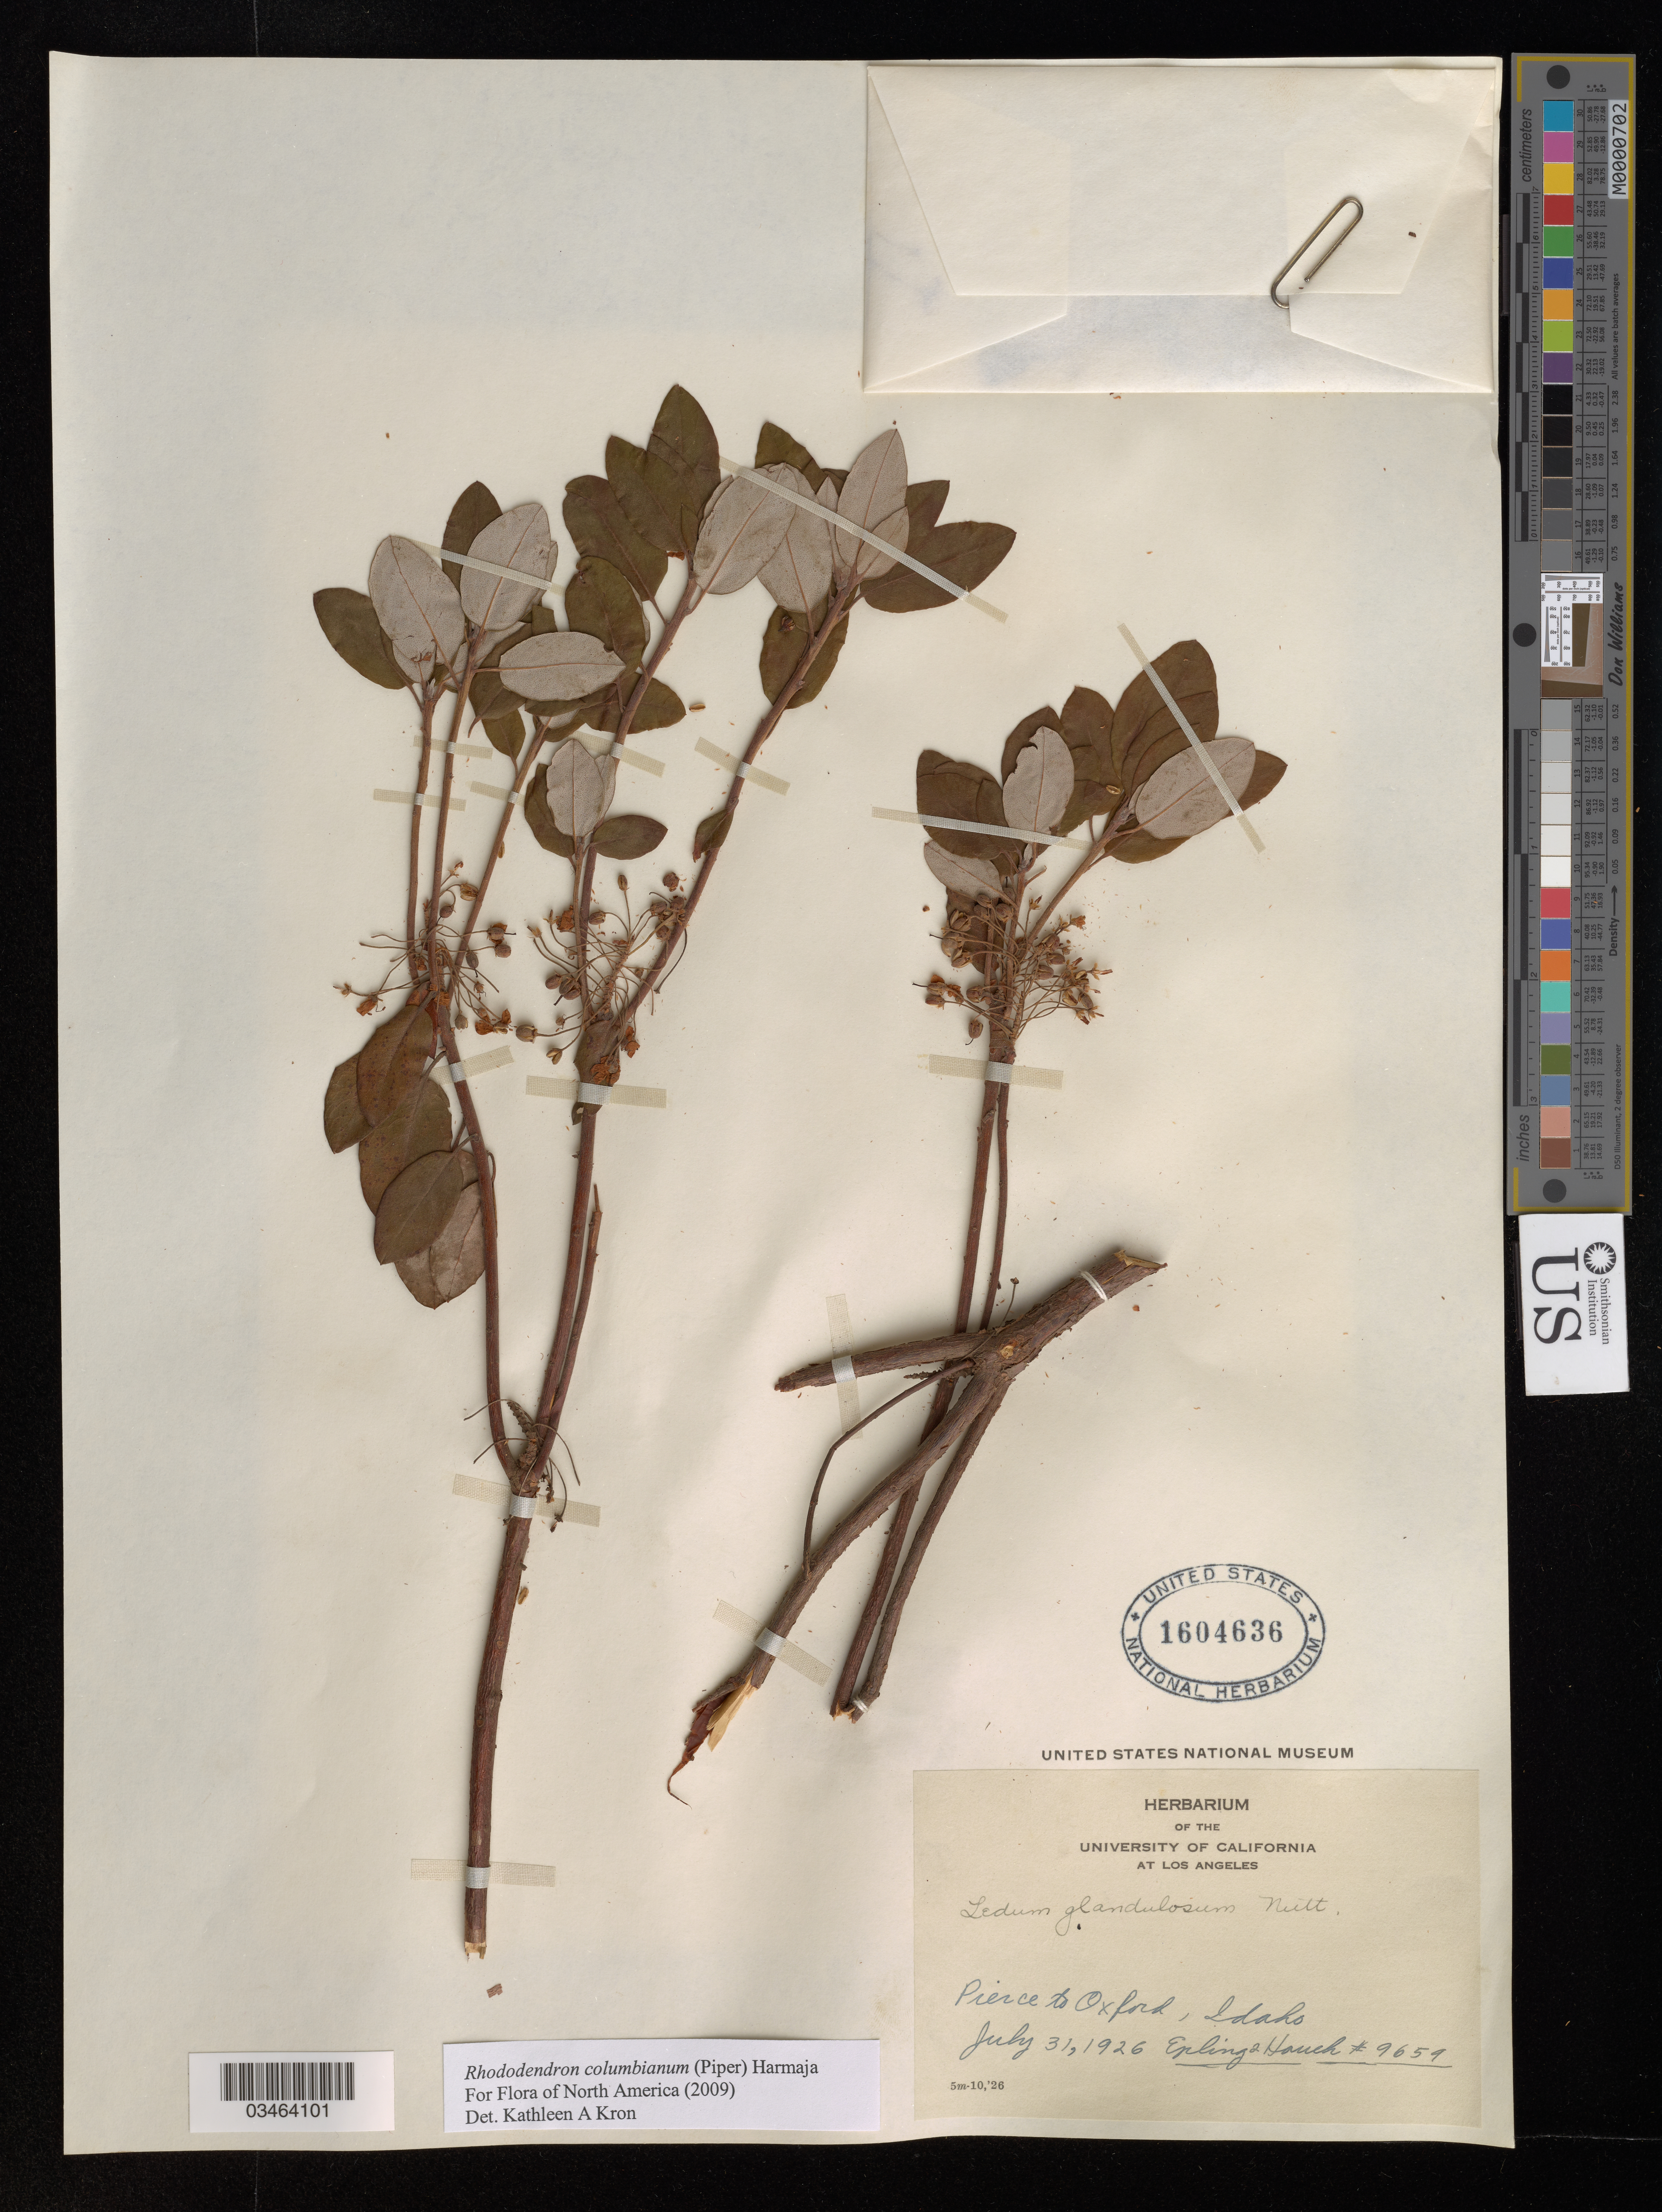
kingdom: Plantae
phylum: Tracheophyta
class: Magnoliopsida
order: Ericales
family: Ericaceae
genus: Rhododendron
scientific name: Rhododendron columbianum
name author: (Piper) Harmaja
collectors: -- Epling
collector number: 9659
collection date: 1926-07-31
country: United States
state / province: Idaho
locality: Pierce to Oxford.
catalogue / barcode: US 1604636